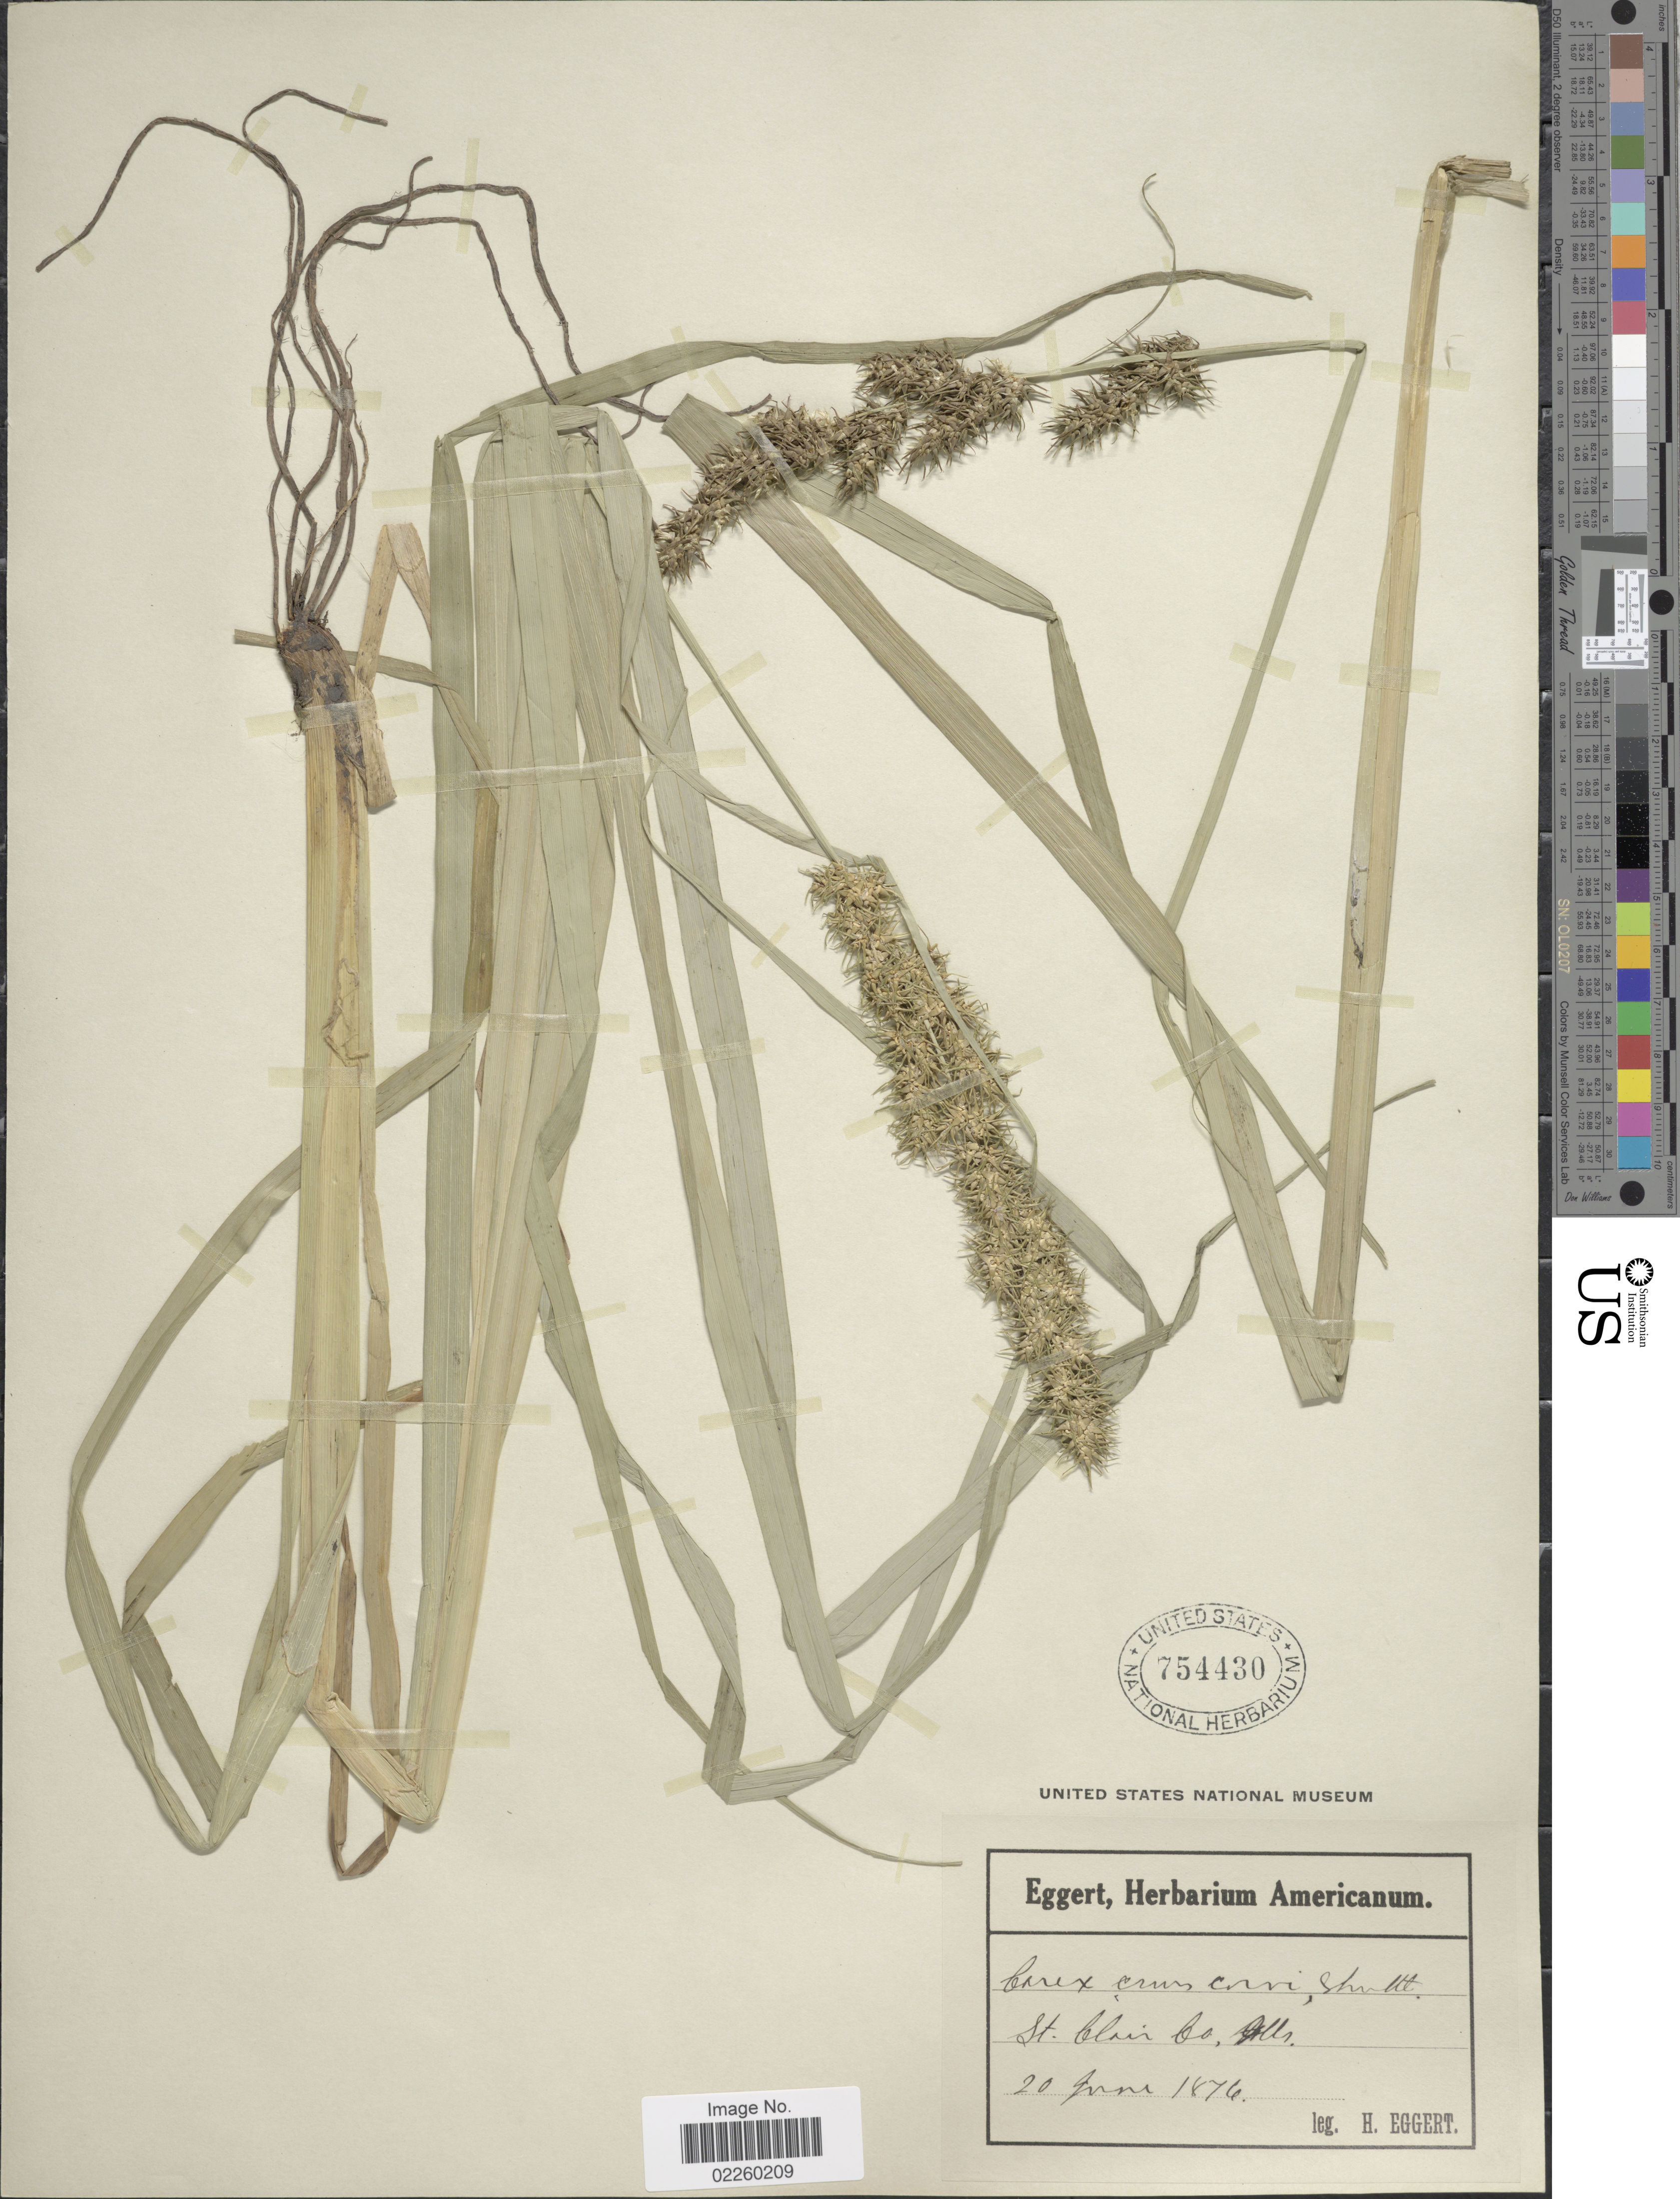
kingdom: Plantae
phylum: Tracheophyta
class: Liliopsida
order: Poales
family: Cyperaceae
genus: Carex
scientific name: Carex crus-corvi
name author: Shuttlew. ex Kunze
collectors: H. Eggert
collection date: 1876-06-20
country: United States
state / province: Illinois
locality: St. Clair Co.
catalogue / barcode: US 754430